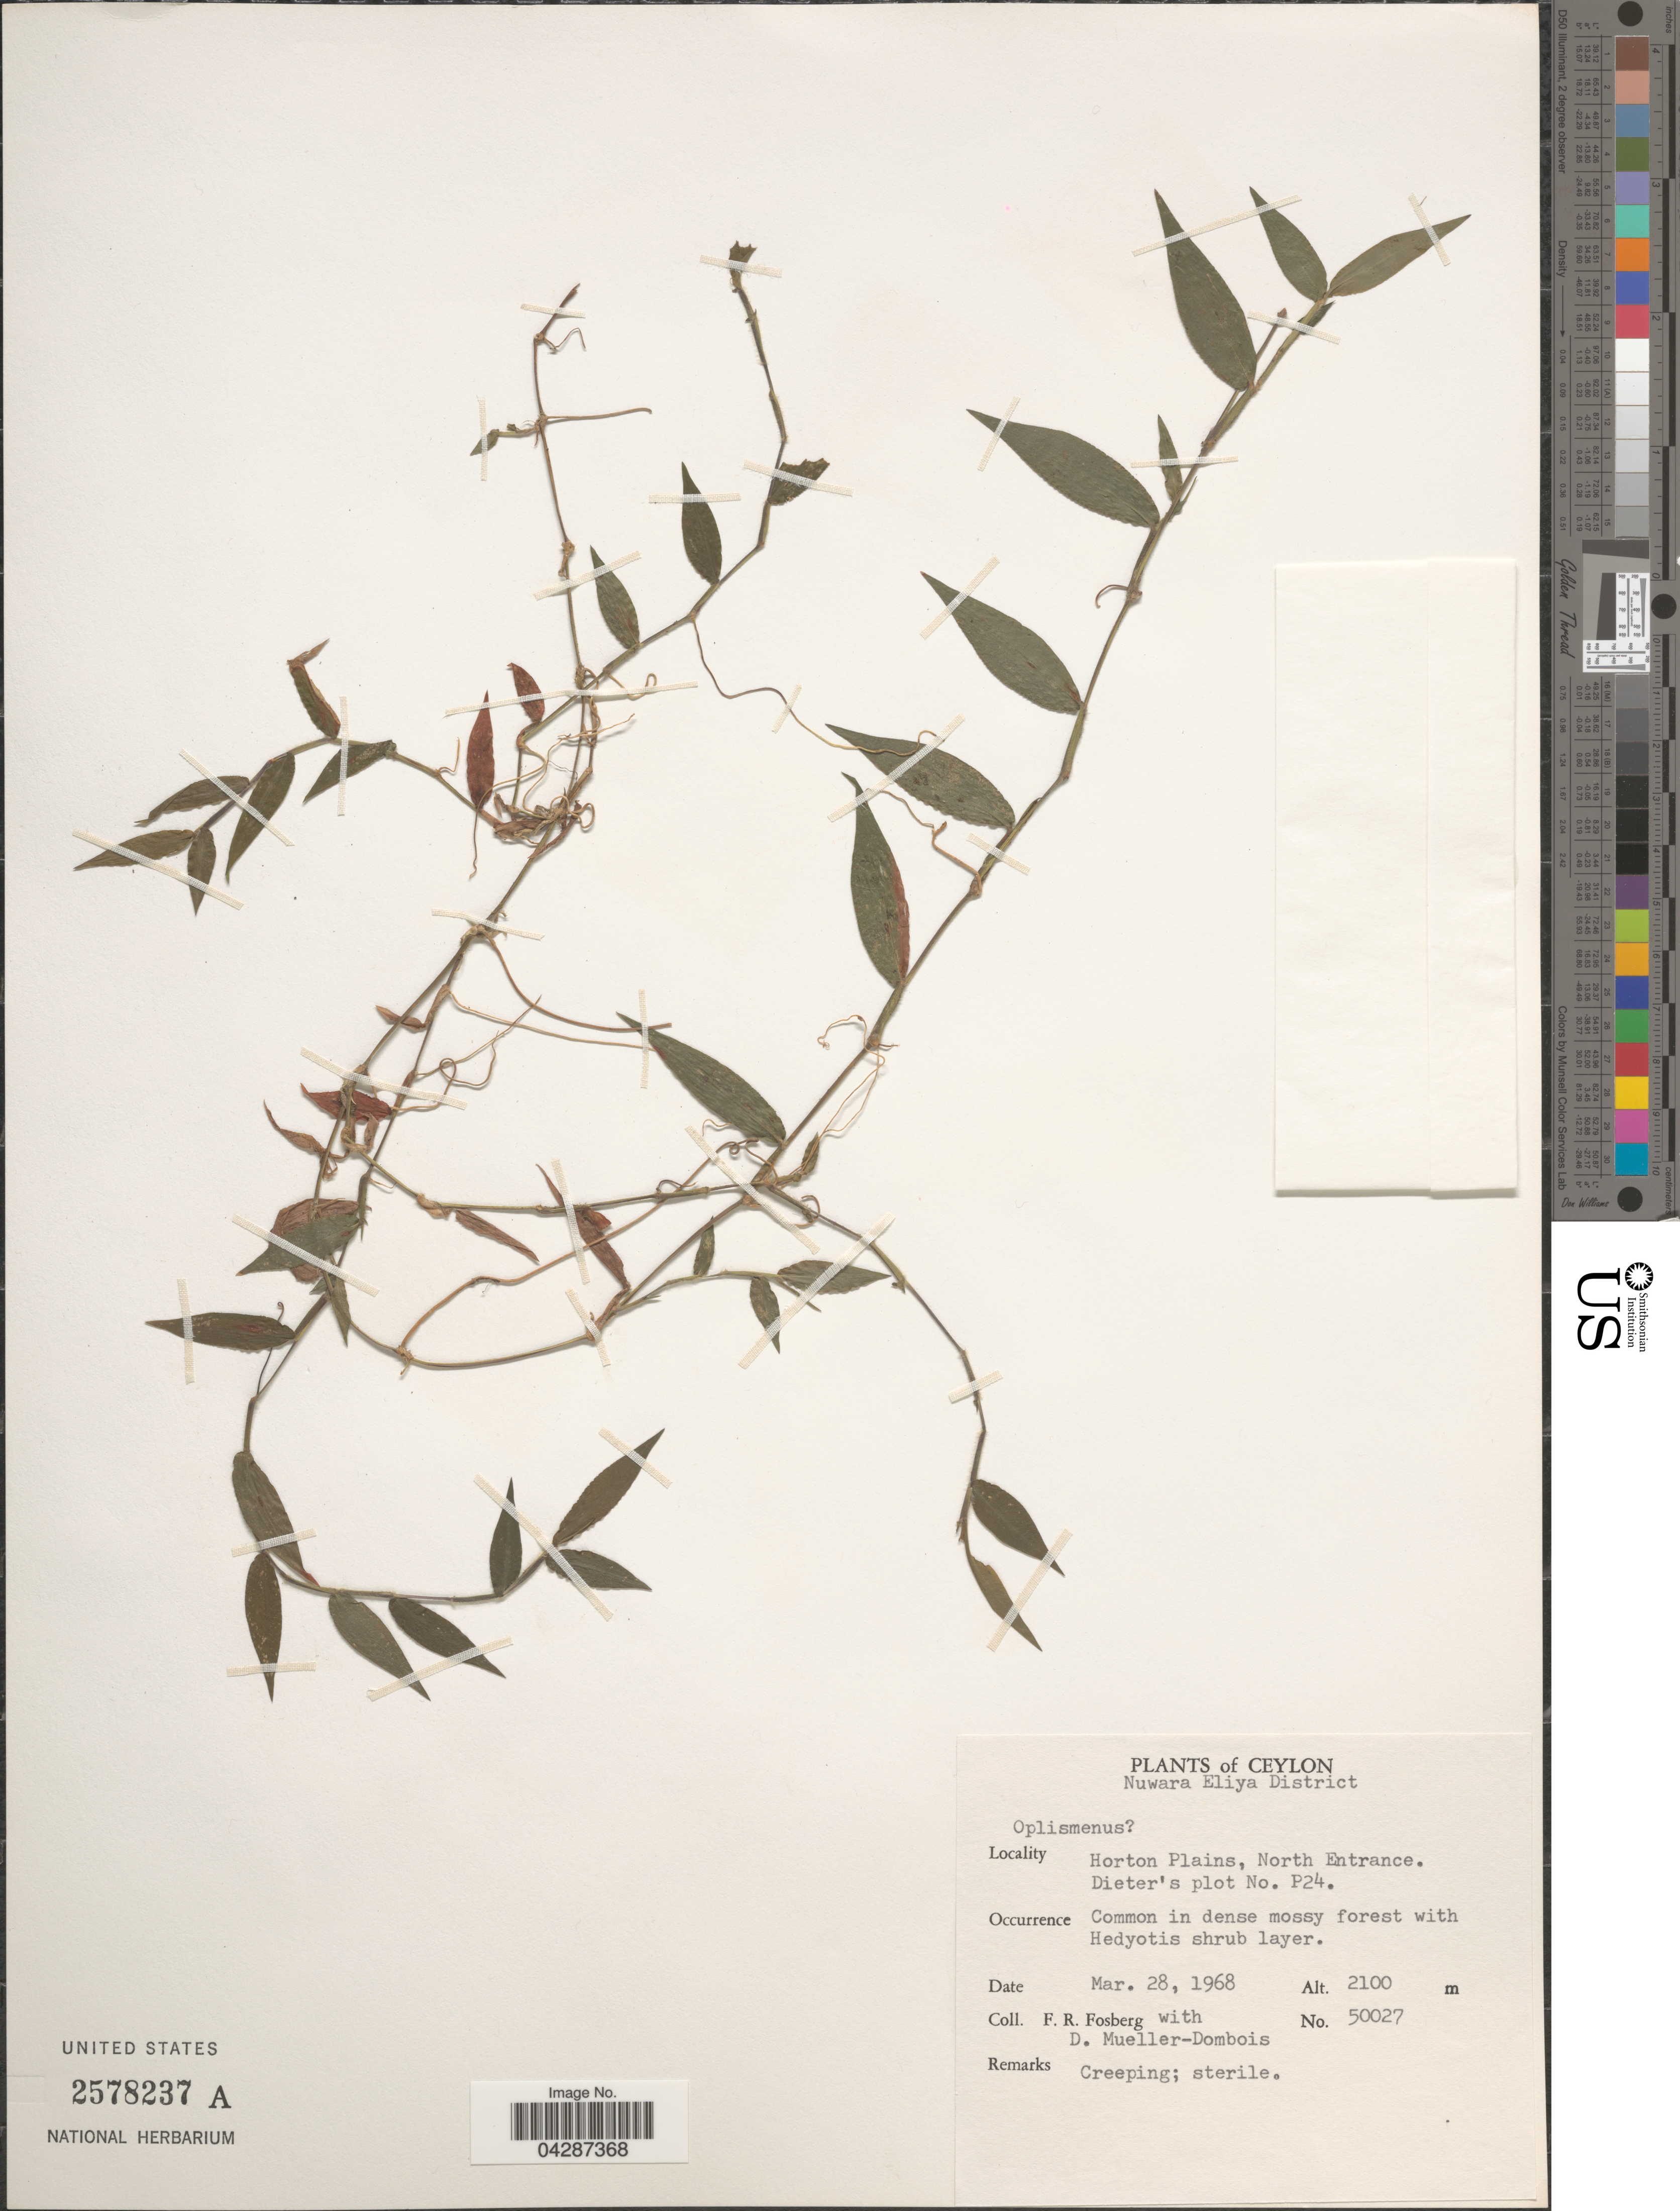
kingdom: Plantae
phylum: Tracheophyta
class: Liliopsida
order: Poales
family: Poaceae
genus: Oplismenus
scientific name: Oplismenus sp.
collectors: F. R. Fosberg & D. Mueller-Dombois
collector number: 50027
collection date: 1968-03-28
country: Sri Lanka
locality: Ceylon. Nuwara Eliya District. Horton Plains, North Entrance. Dieter's plot No. P24.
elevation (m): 2100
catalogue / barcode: US 2578237A